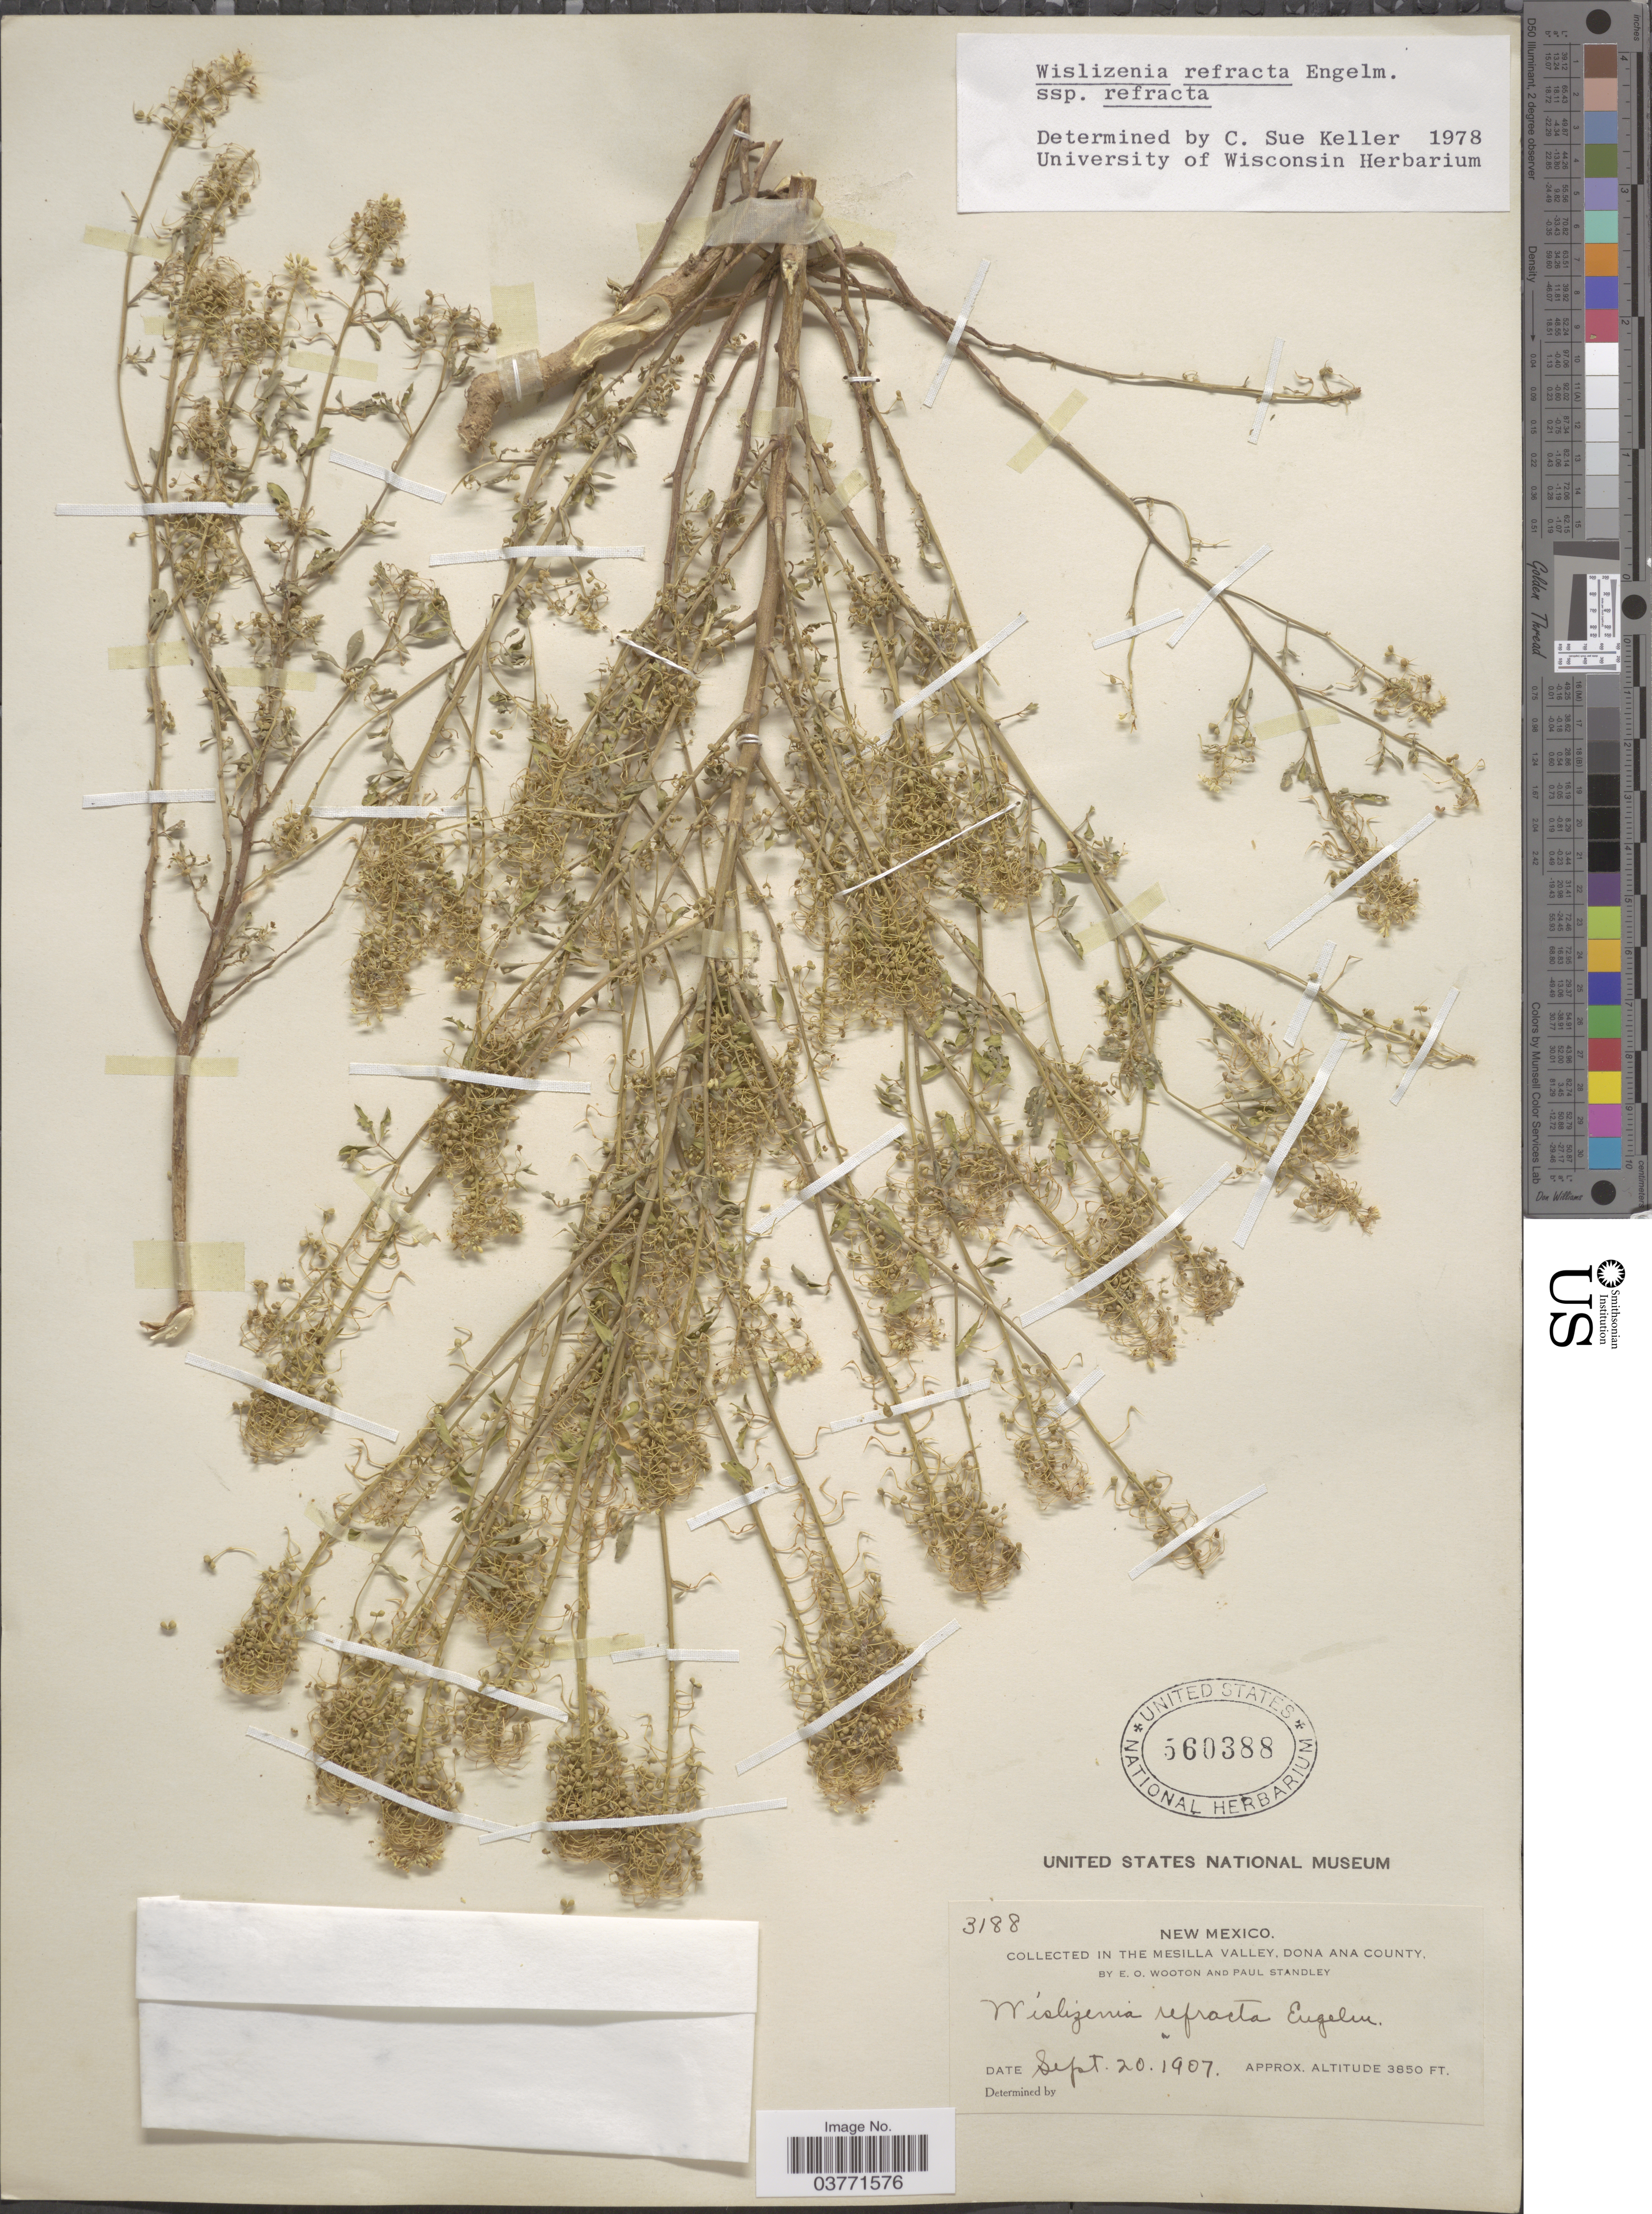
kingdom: Plantae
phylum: Tracheophyta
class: Magnoliopsida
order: Brassicales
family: Cleomaceae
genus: Cleomella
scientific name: Cleomella refracta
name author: (Engelm.) J.C. Hall & Roalson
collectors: E. O. Wooton & P. C. Standley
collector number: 3188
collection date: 1907-09-20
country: United States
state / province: New Mexico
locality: The Mesilla Valley, Dona Ana County.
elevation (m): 1173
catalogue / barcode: US 560388